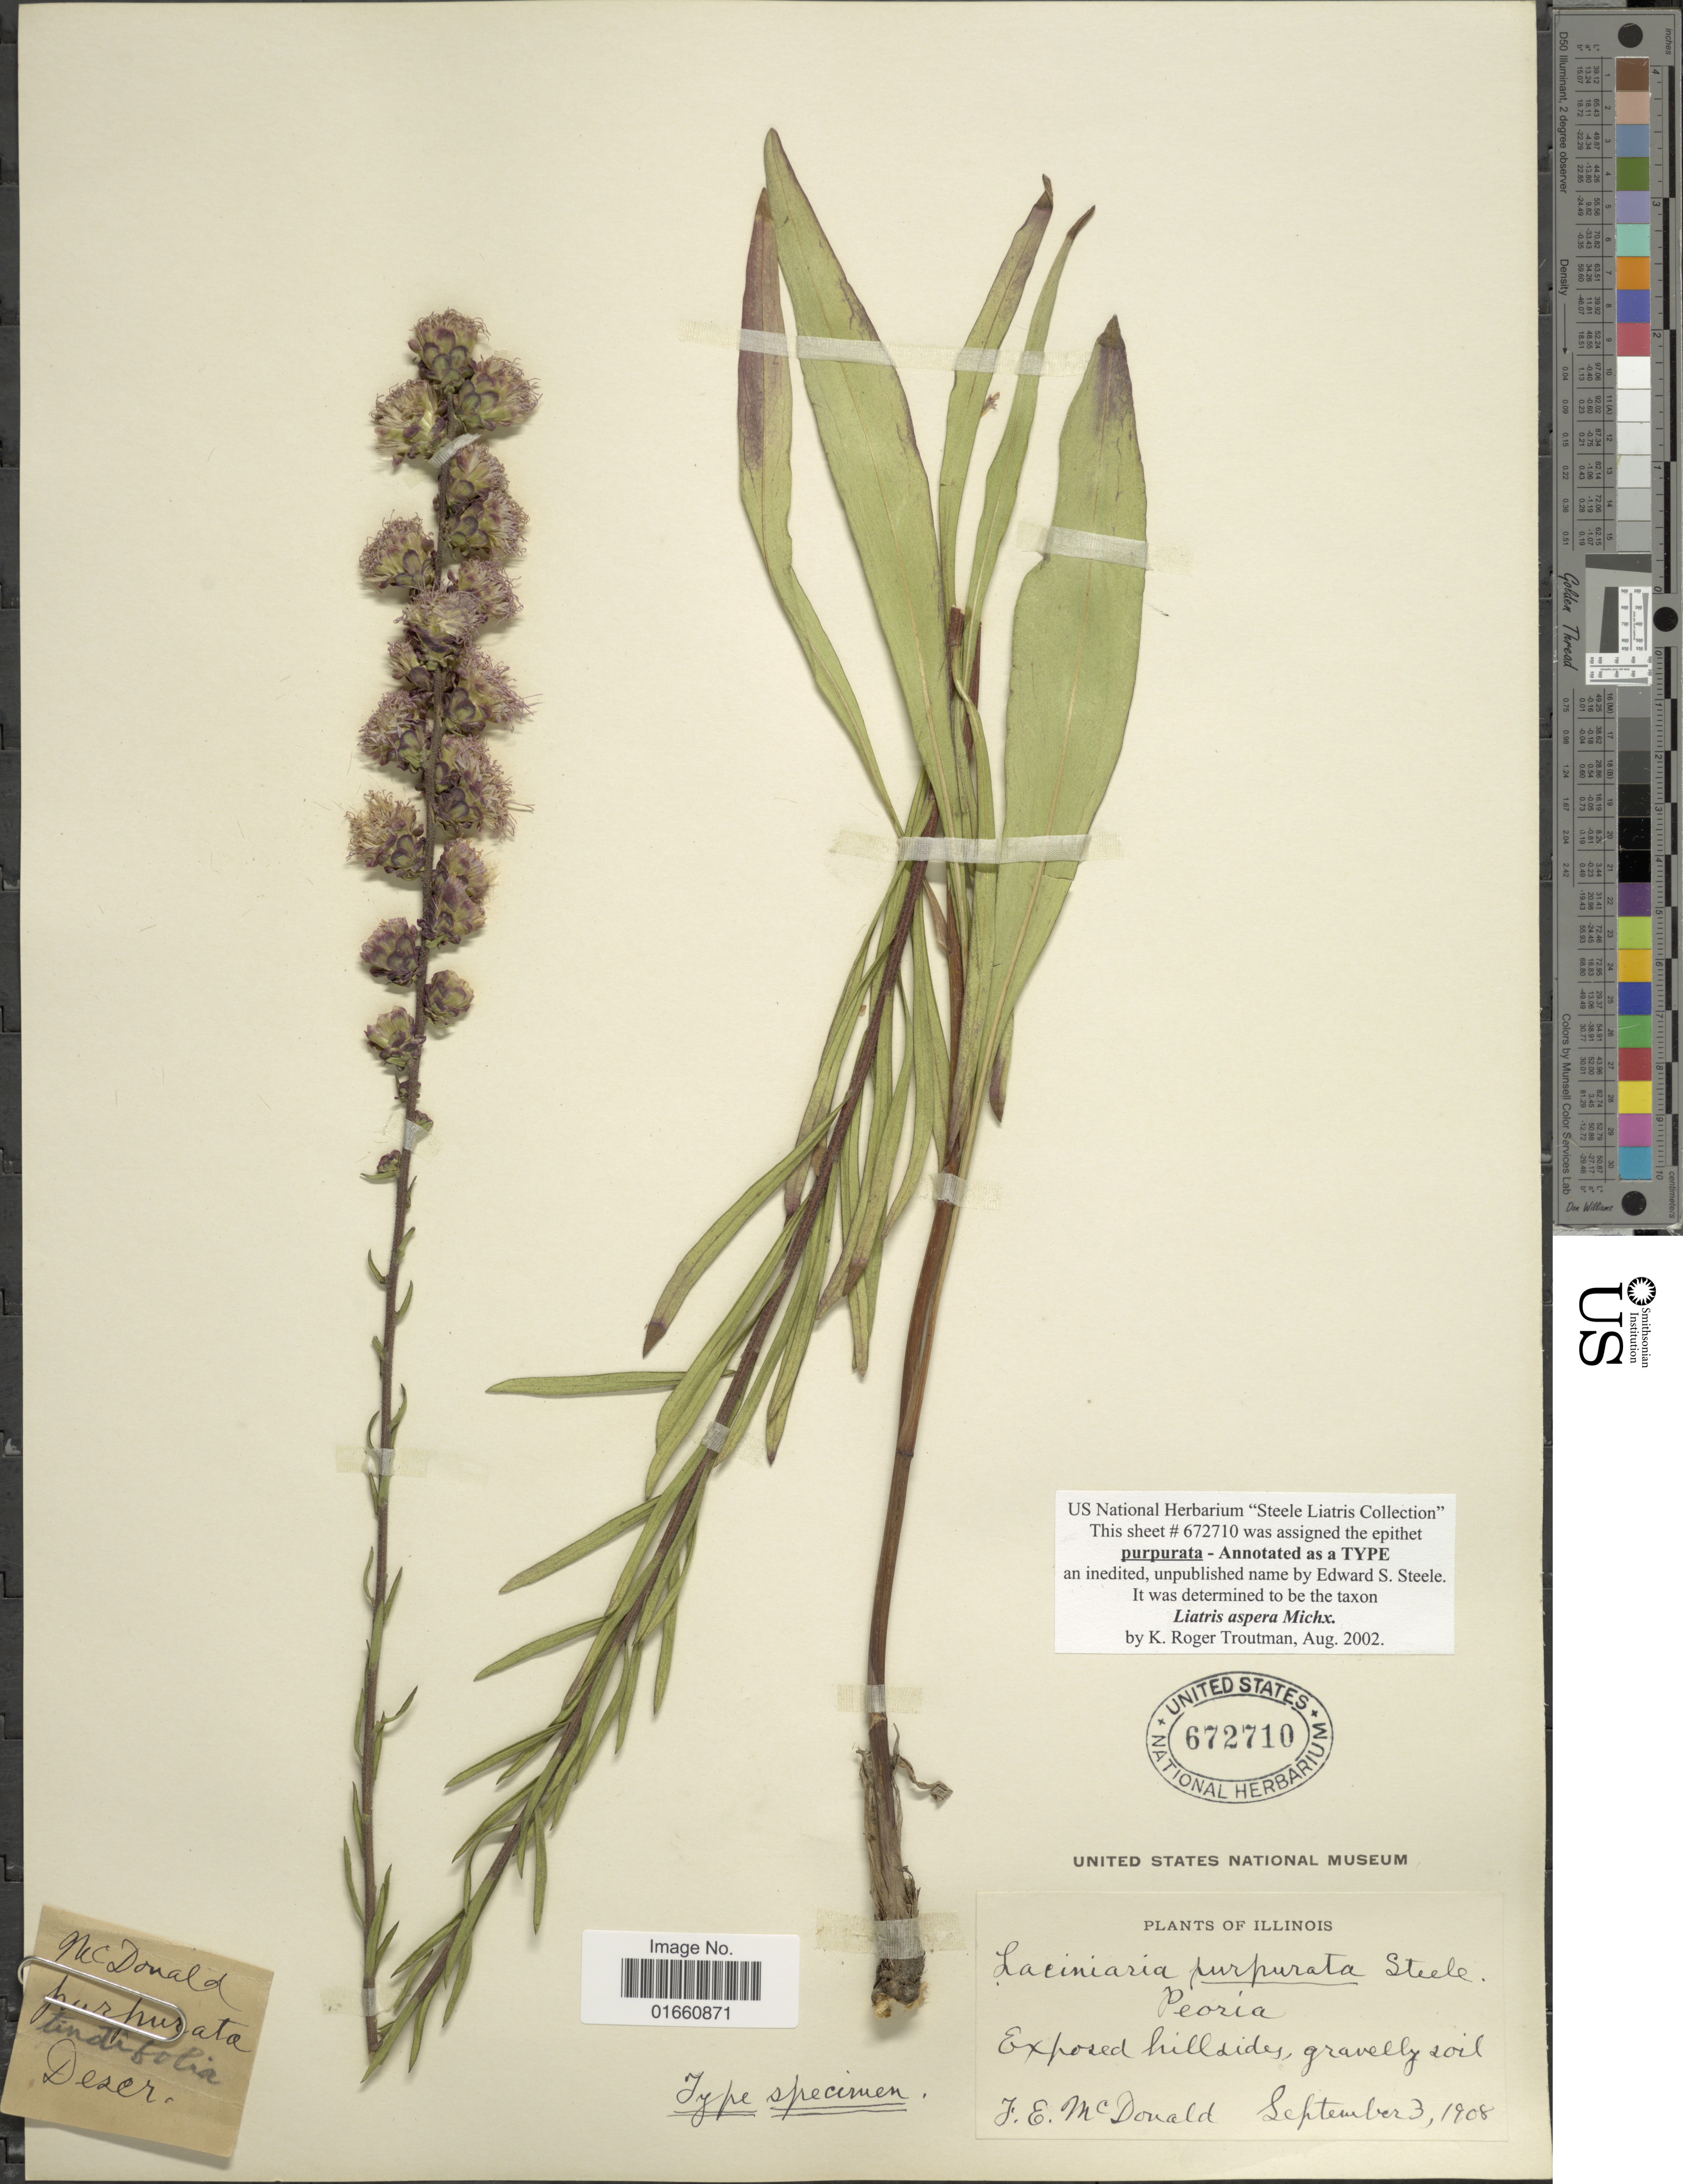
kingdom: Plantae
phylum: Tracheophyta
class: Magnoliopsida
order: Asterales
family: Asteraceae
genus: Liatris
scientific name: Liatris aspera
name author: Michx.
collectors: F. E. McDonald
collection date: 1908-09-03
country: United States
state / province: Illinois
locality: Peoria, Exposed hillsides, gravelly soil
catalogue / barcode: US 672710